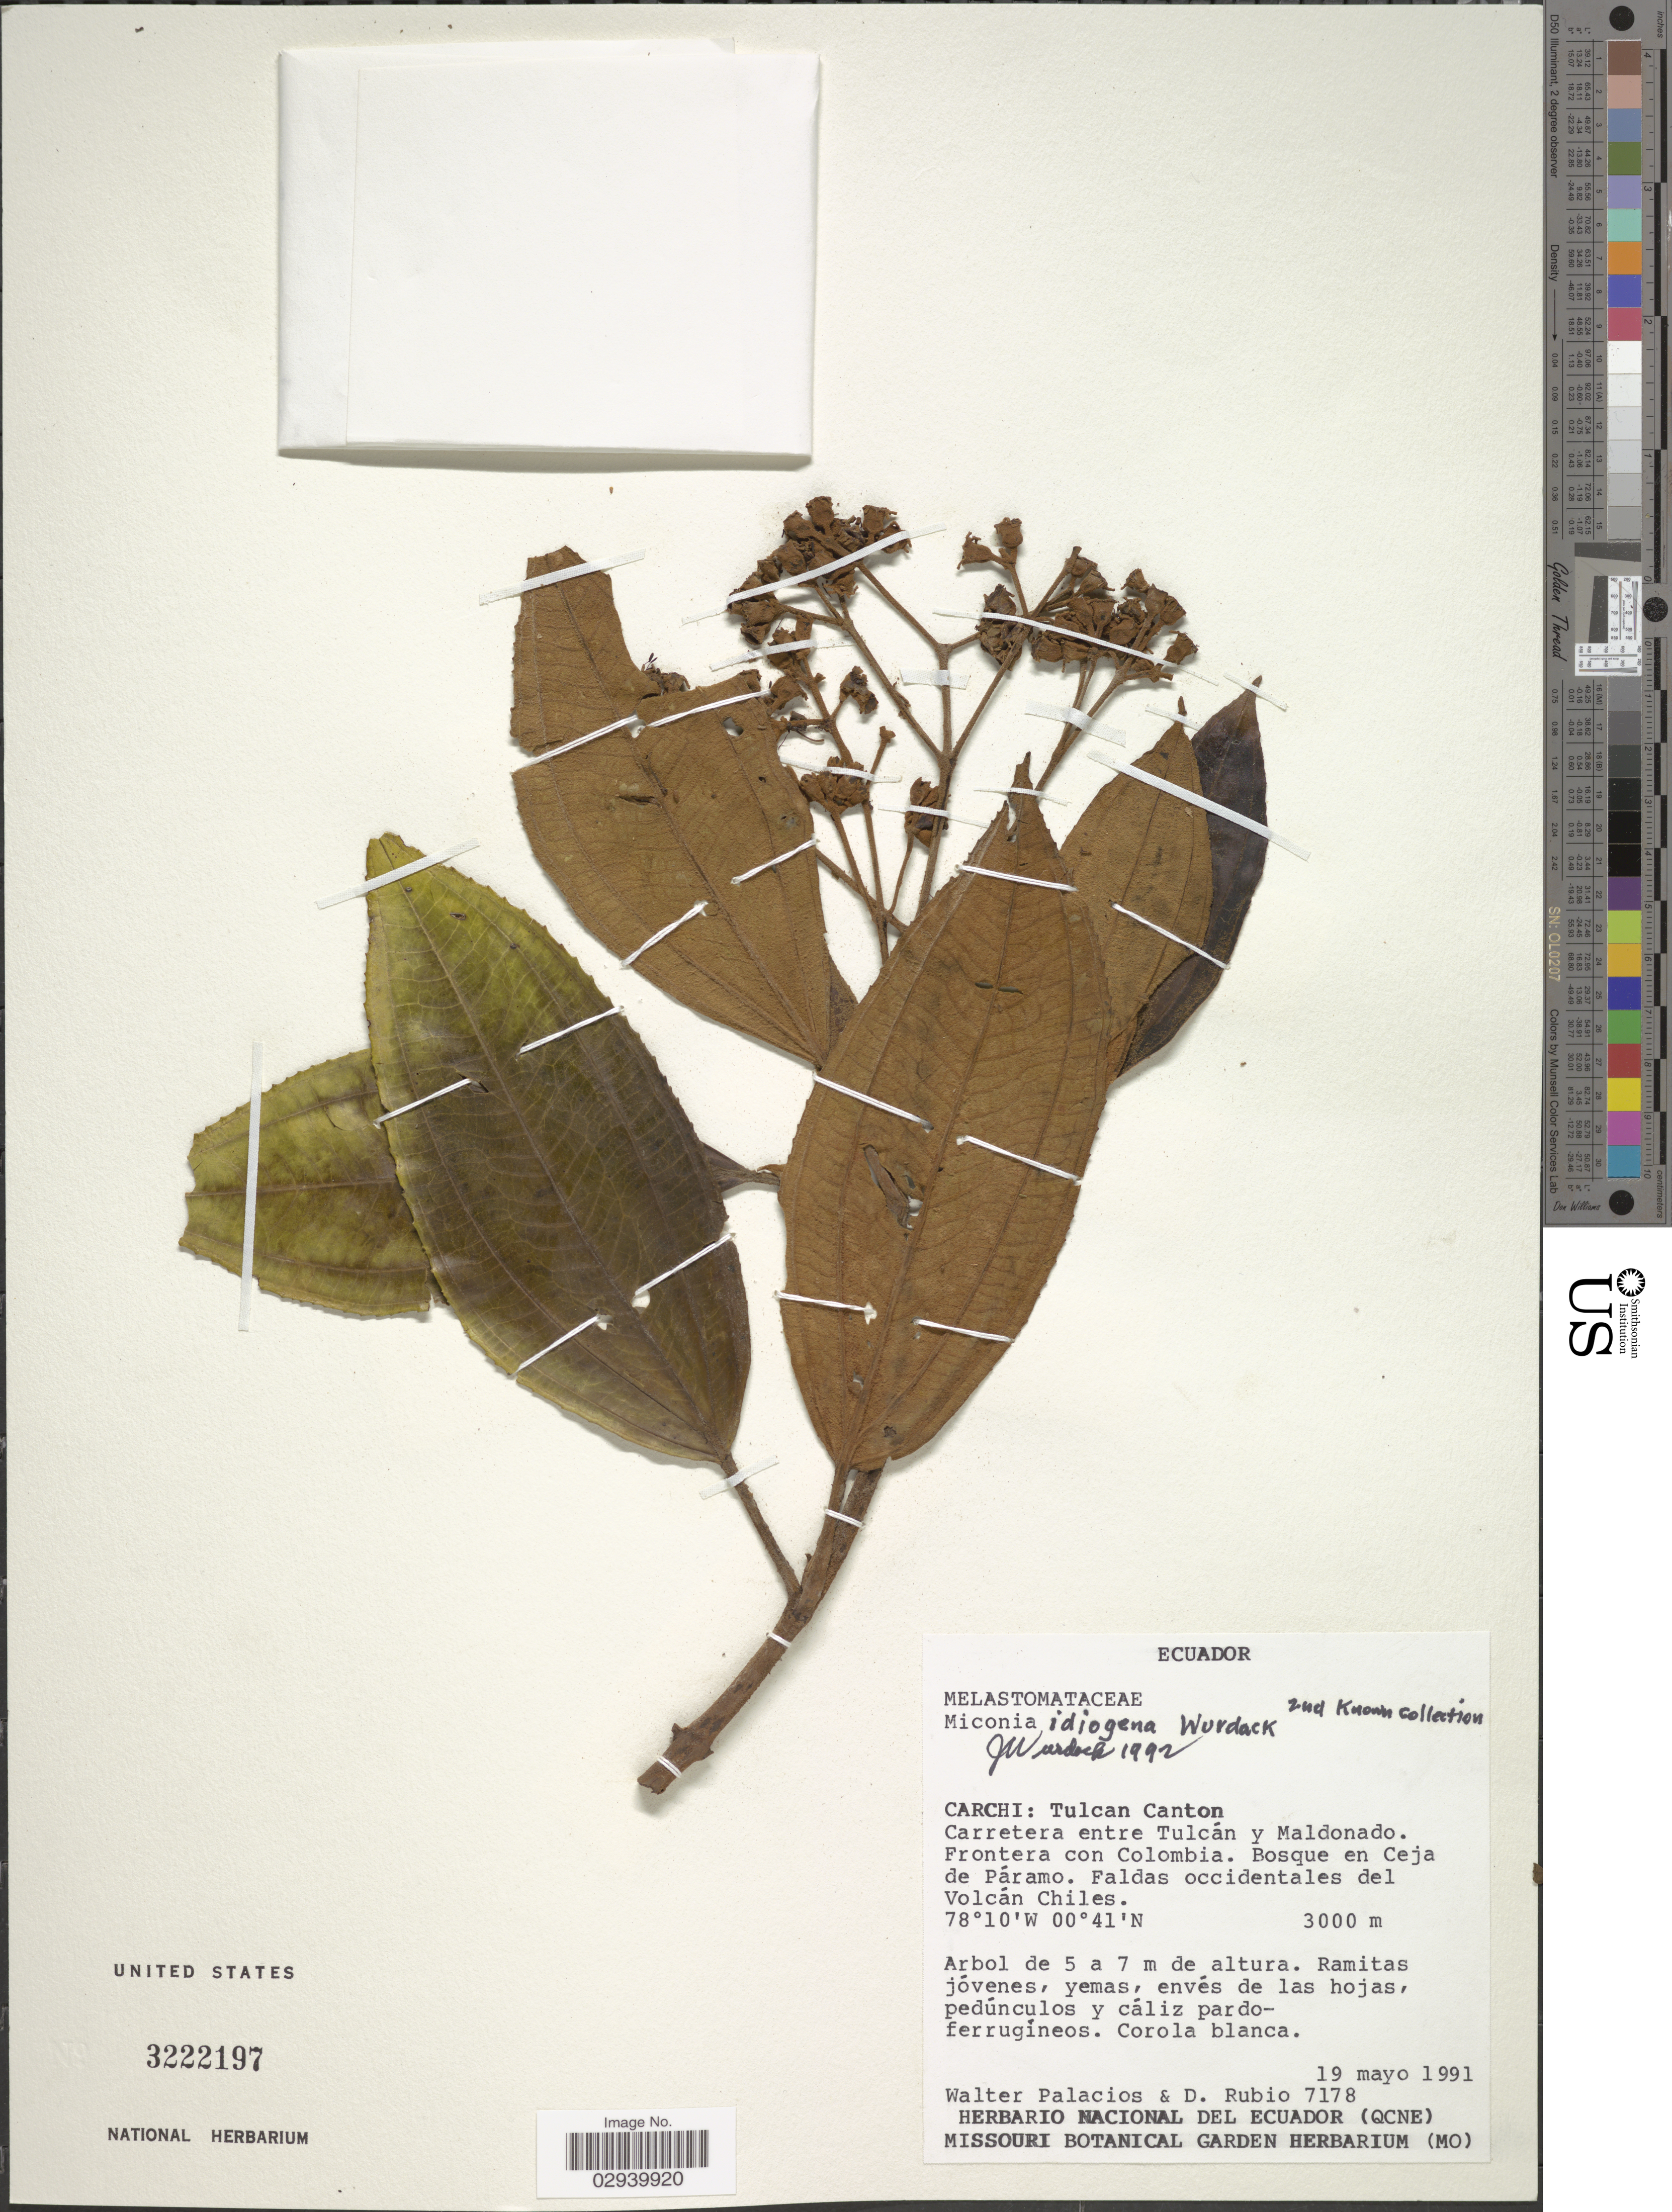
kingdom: Plantae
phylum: Tracheophyta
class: Magnoliopsida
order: Myrtales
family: Melastomataceae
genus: Miconia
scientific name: Miconia idiogena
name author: Wurdack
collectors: W. Palacios & D. Rubio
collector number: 7178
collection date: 1991-05-19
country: Ecuador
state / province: Carchi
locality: Carchi: Tulcan Canton. Carretera entre Tulcán y Maldonado. Frontera con Colombia. Bosque en Ceja de Páramo. Faldas occidentales del Volcán Chiles.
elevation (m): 3000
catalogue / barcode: US 3222197